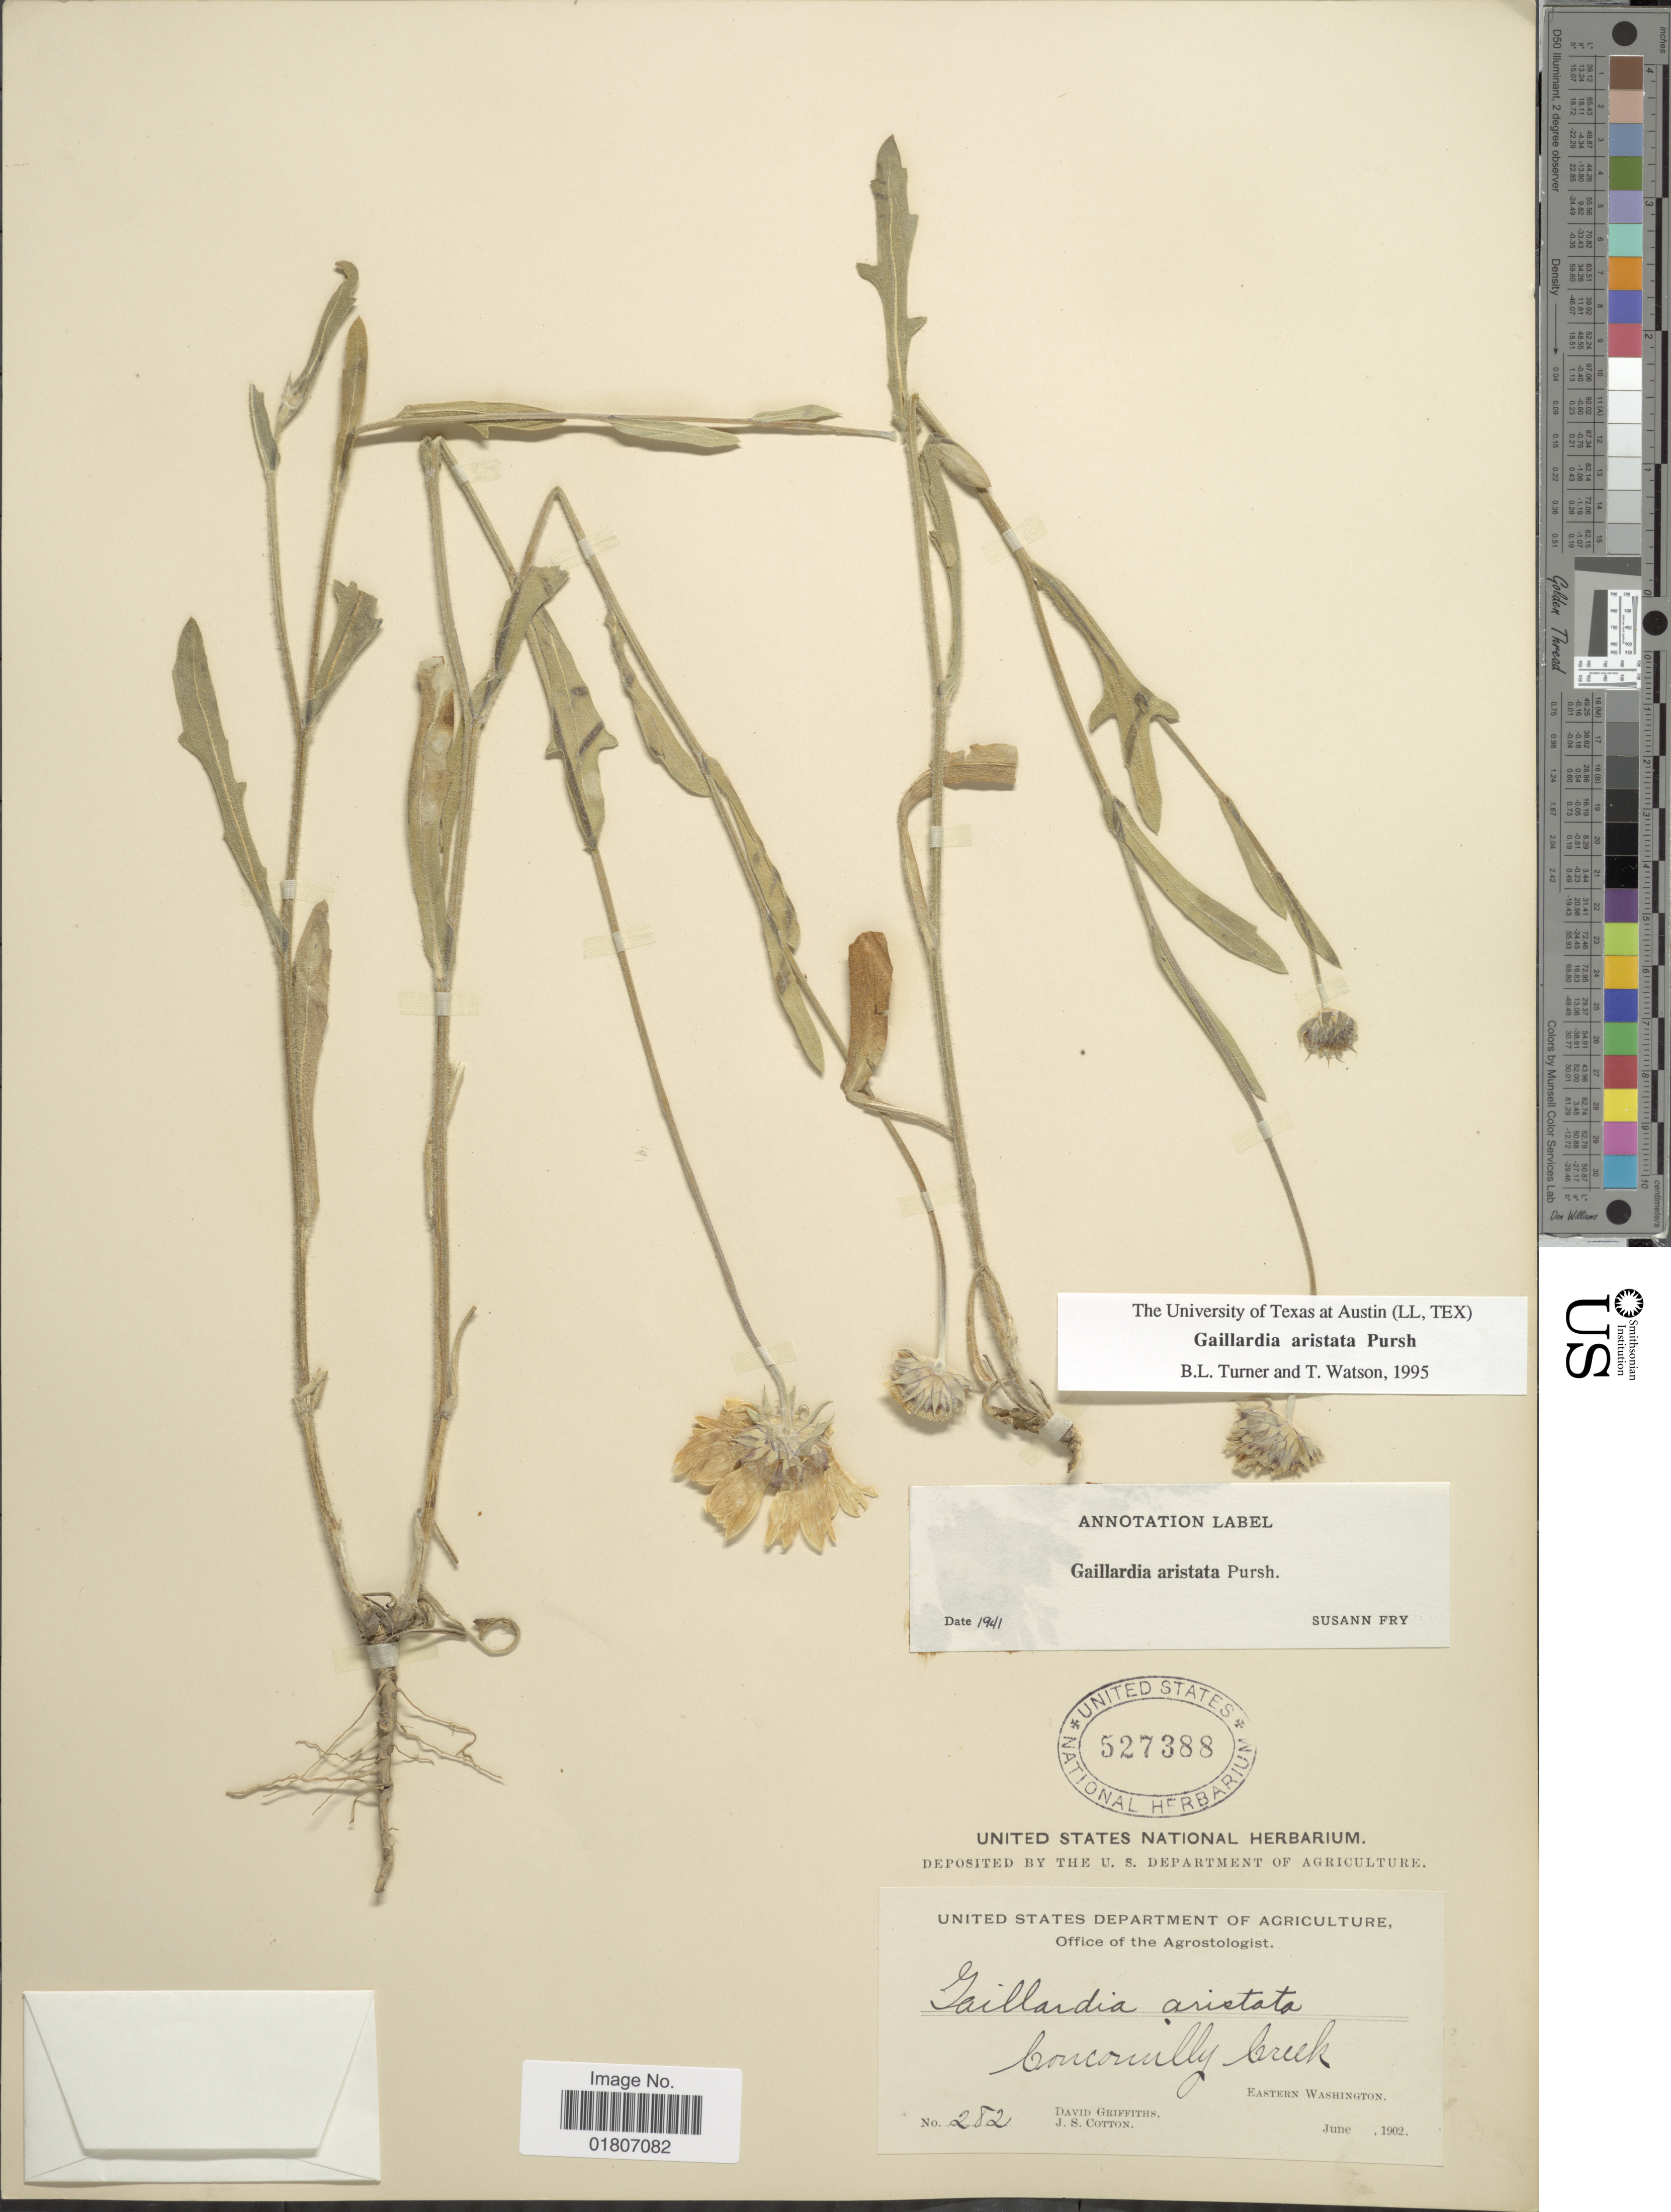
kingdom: Plantae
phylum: Tracheophyta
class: Magnoliopsida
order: Asterales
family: Asteraceae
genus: Gaillardia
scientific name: Gaillardia aristata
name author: Pursh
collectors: D. Griffiths & J. S. Cotton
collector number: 282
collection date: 1902-06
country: United States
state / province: Washington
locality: Conconully Creek, Eastern Washington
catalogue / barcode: US 527388